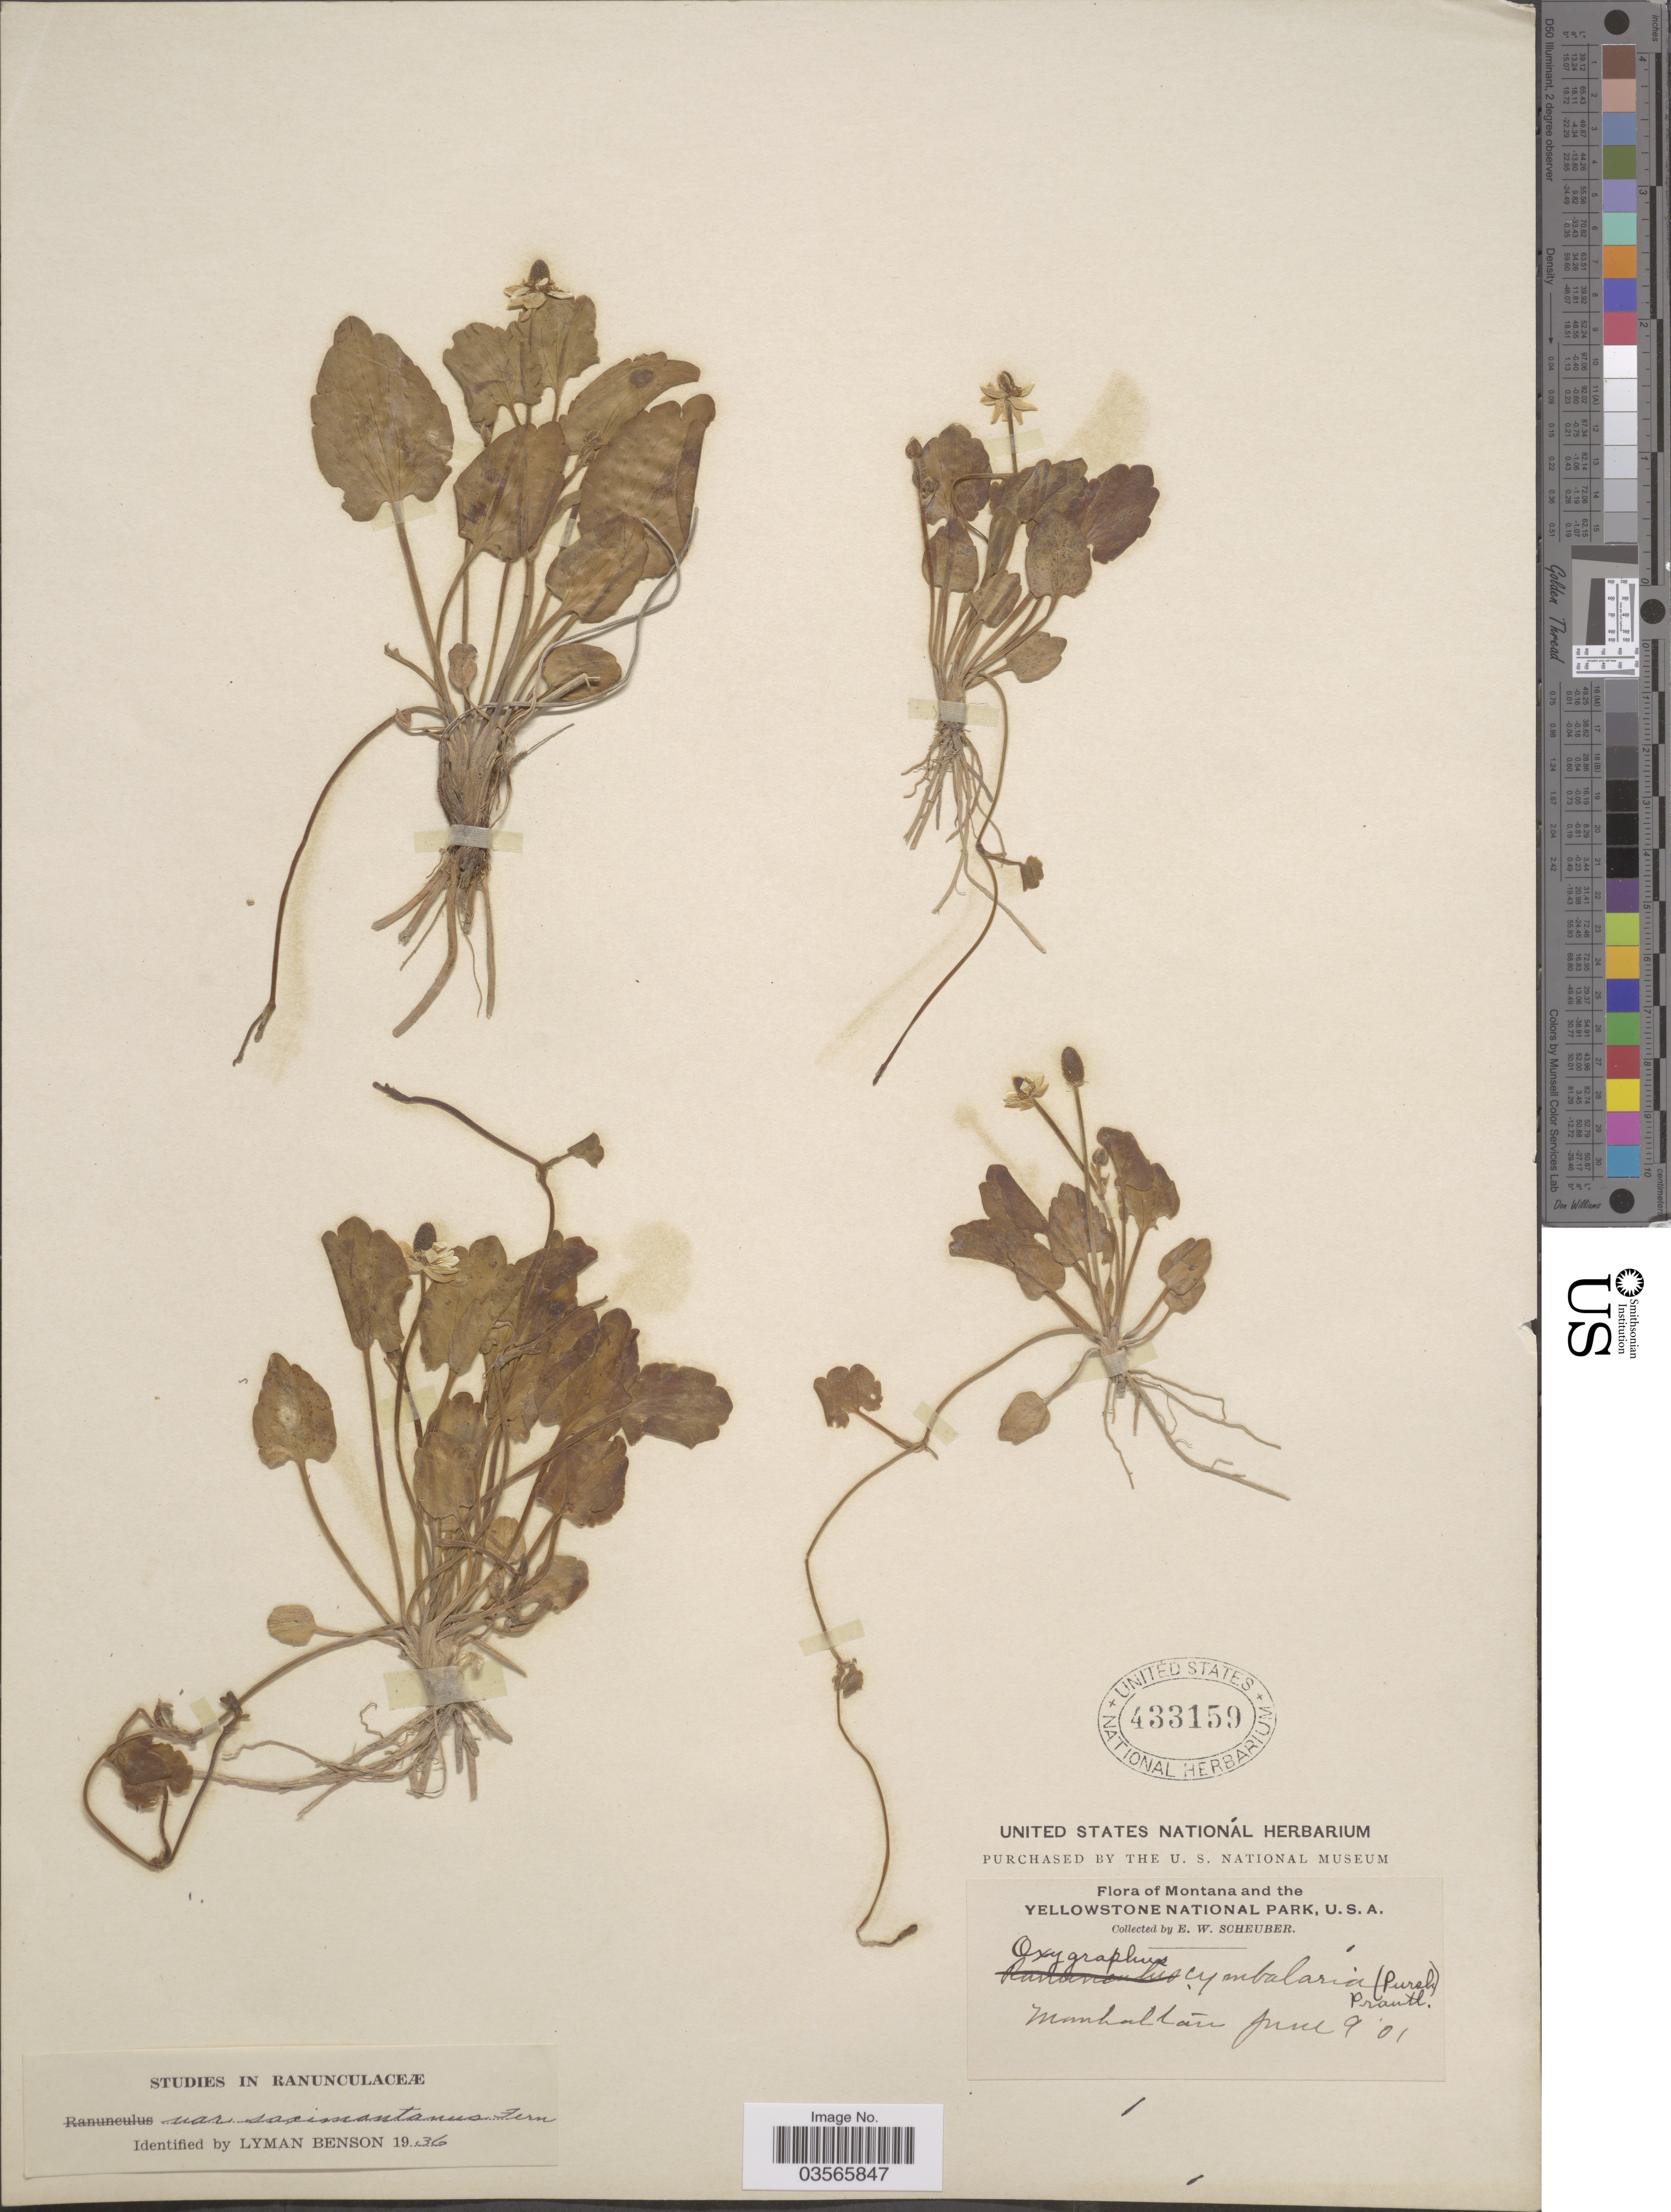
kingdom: Plantae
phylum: Tracheophyta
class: Magnoliopsida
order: Ranunculales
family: Ranunculaceae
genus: Halerpestes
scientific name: Halerpestes cymbalaria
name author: (Pursh) Greene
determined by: Strong, M. T., (US), Smithsonian Institution - National Museum of Natural History (UNITED STATES)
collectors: E. Scheuber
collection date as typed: Transcribed d/m/y: 9/6/1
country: United States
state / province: Montana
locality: The Yellowstone National Park. Manhattan.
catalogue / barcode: US 433159